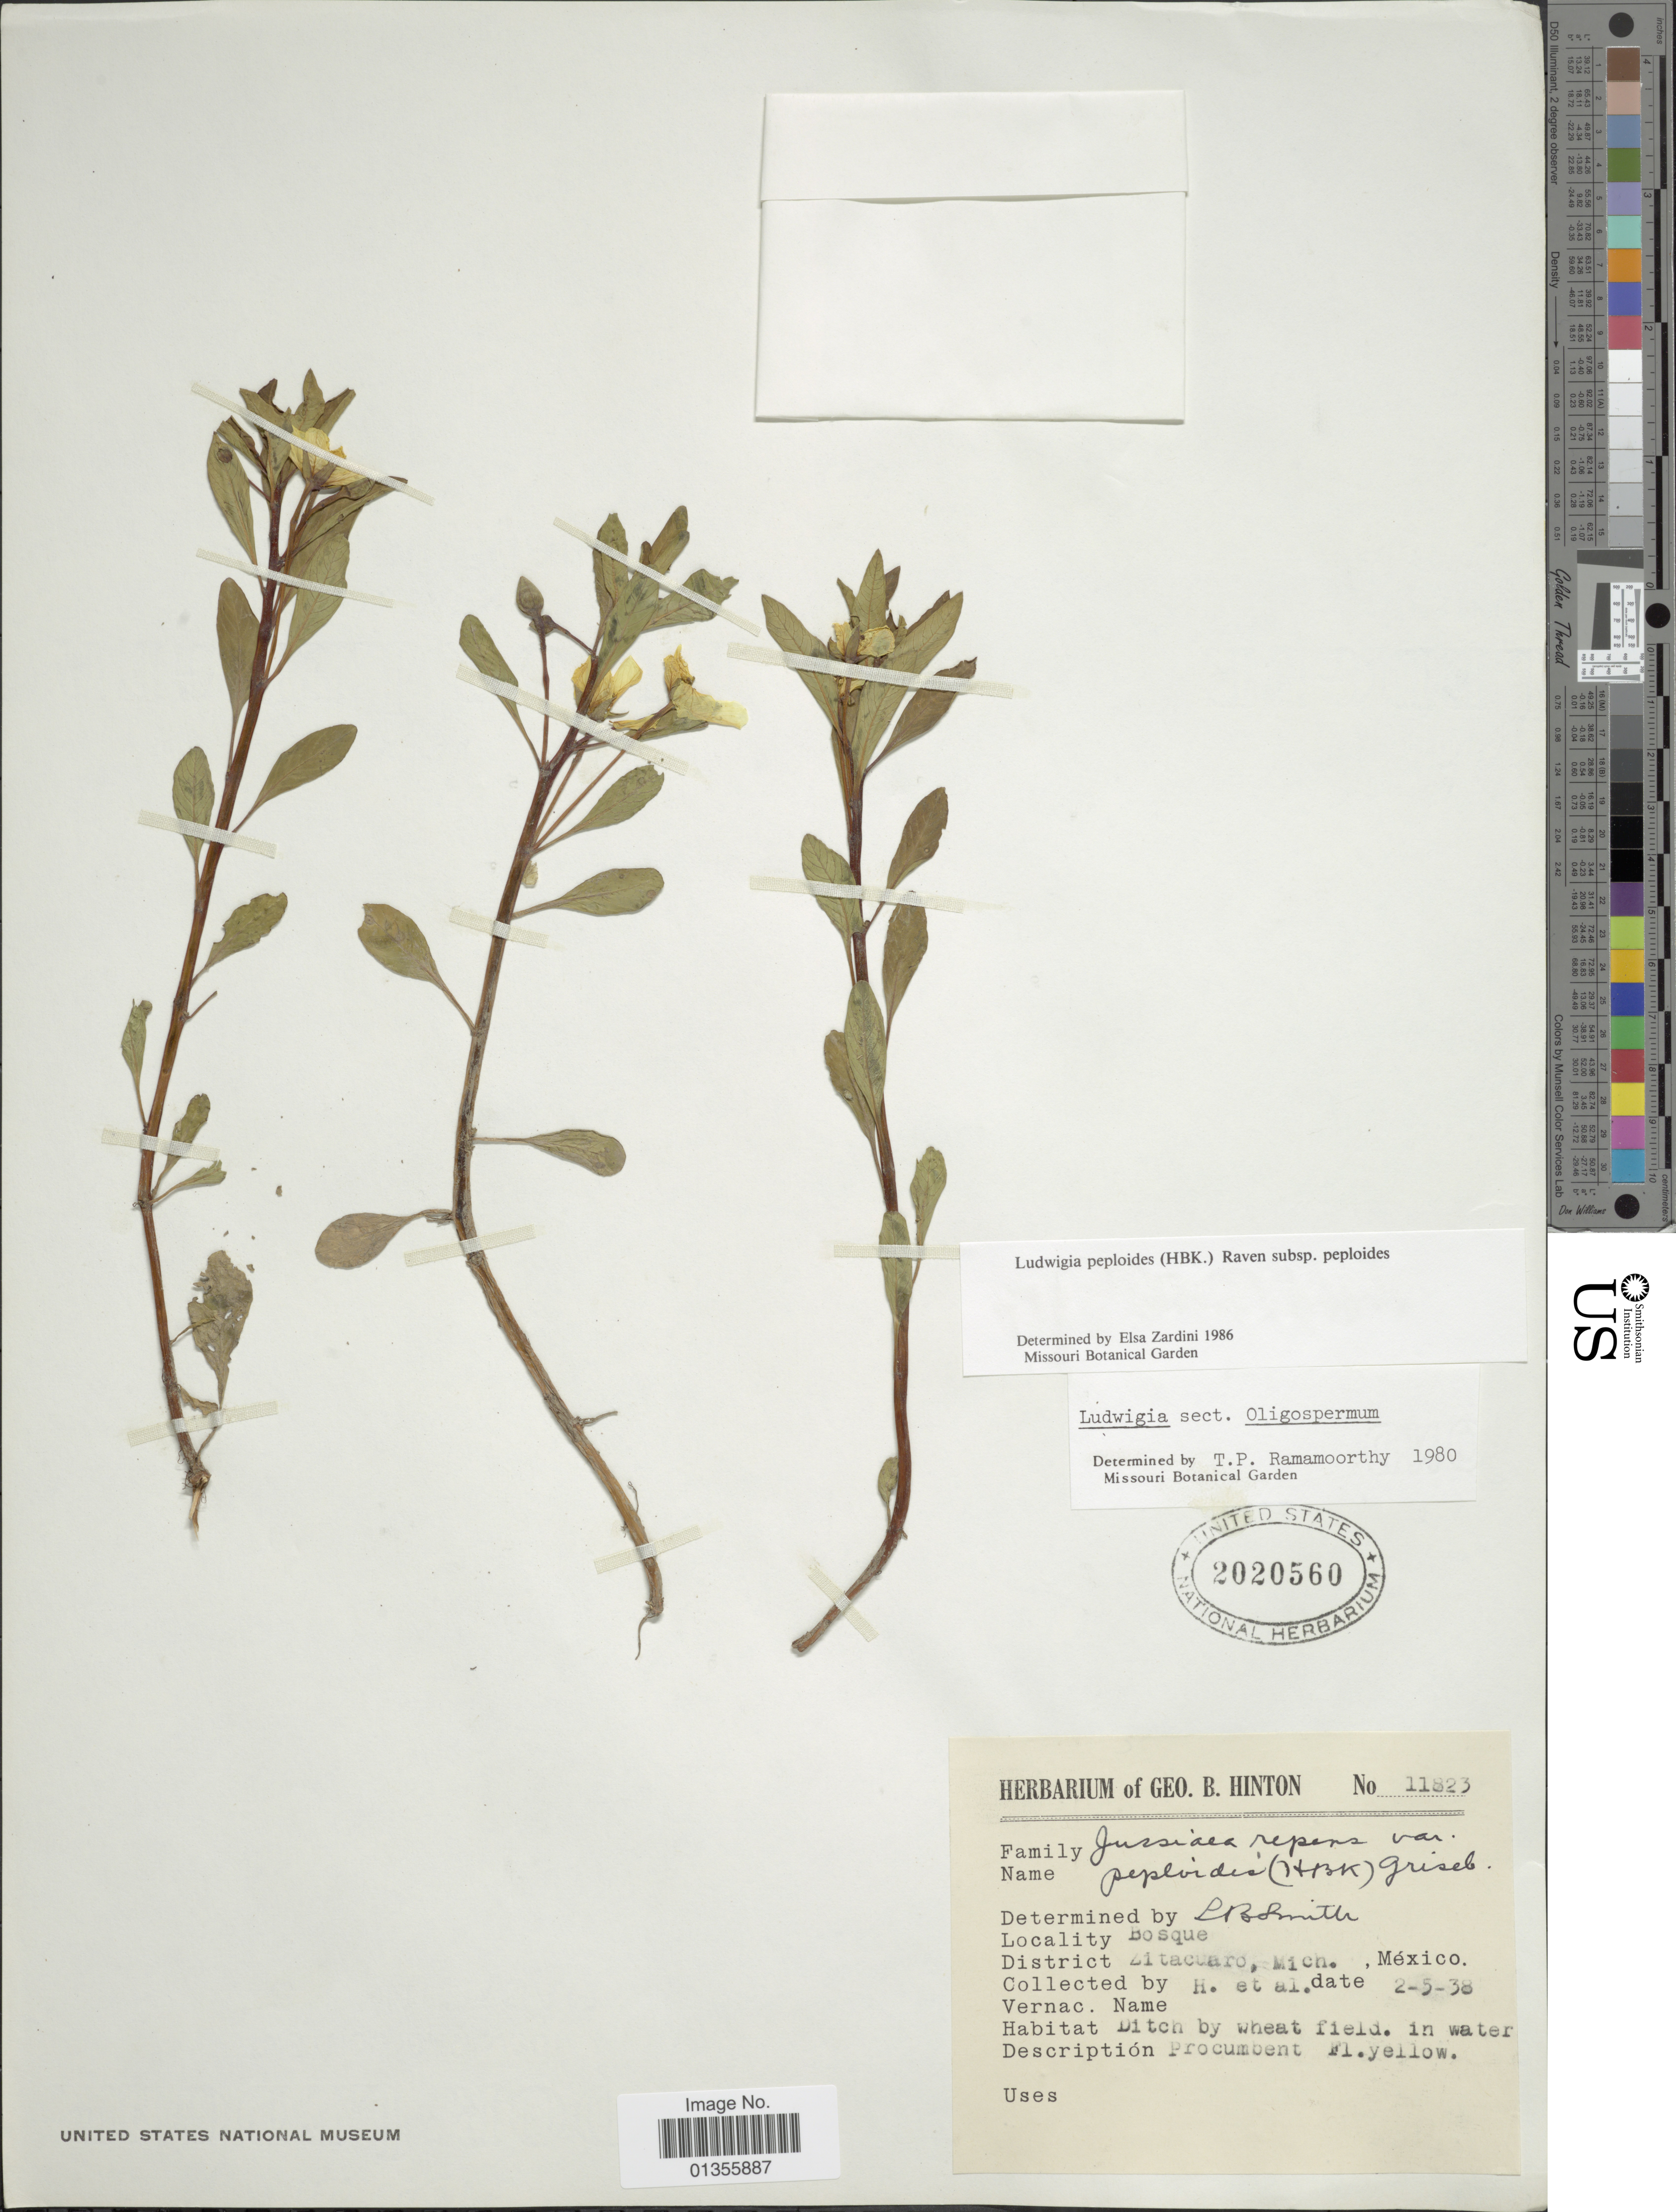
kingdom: Plantae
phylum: Tracheophyta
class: Magnoliopsida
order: Myrtales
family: Onagraceae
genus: Ludwigia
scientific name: Ludwigia peploides subsp. peploides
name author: (Kunth) P.H. Raven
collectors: G. B. Hinton & et al.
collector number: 11823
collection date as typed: Transcribed d/m/y: 5/2/38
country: Mexico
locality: Bosque. District Zitacuaro, Mich.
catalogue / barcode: US 2020560